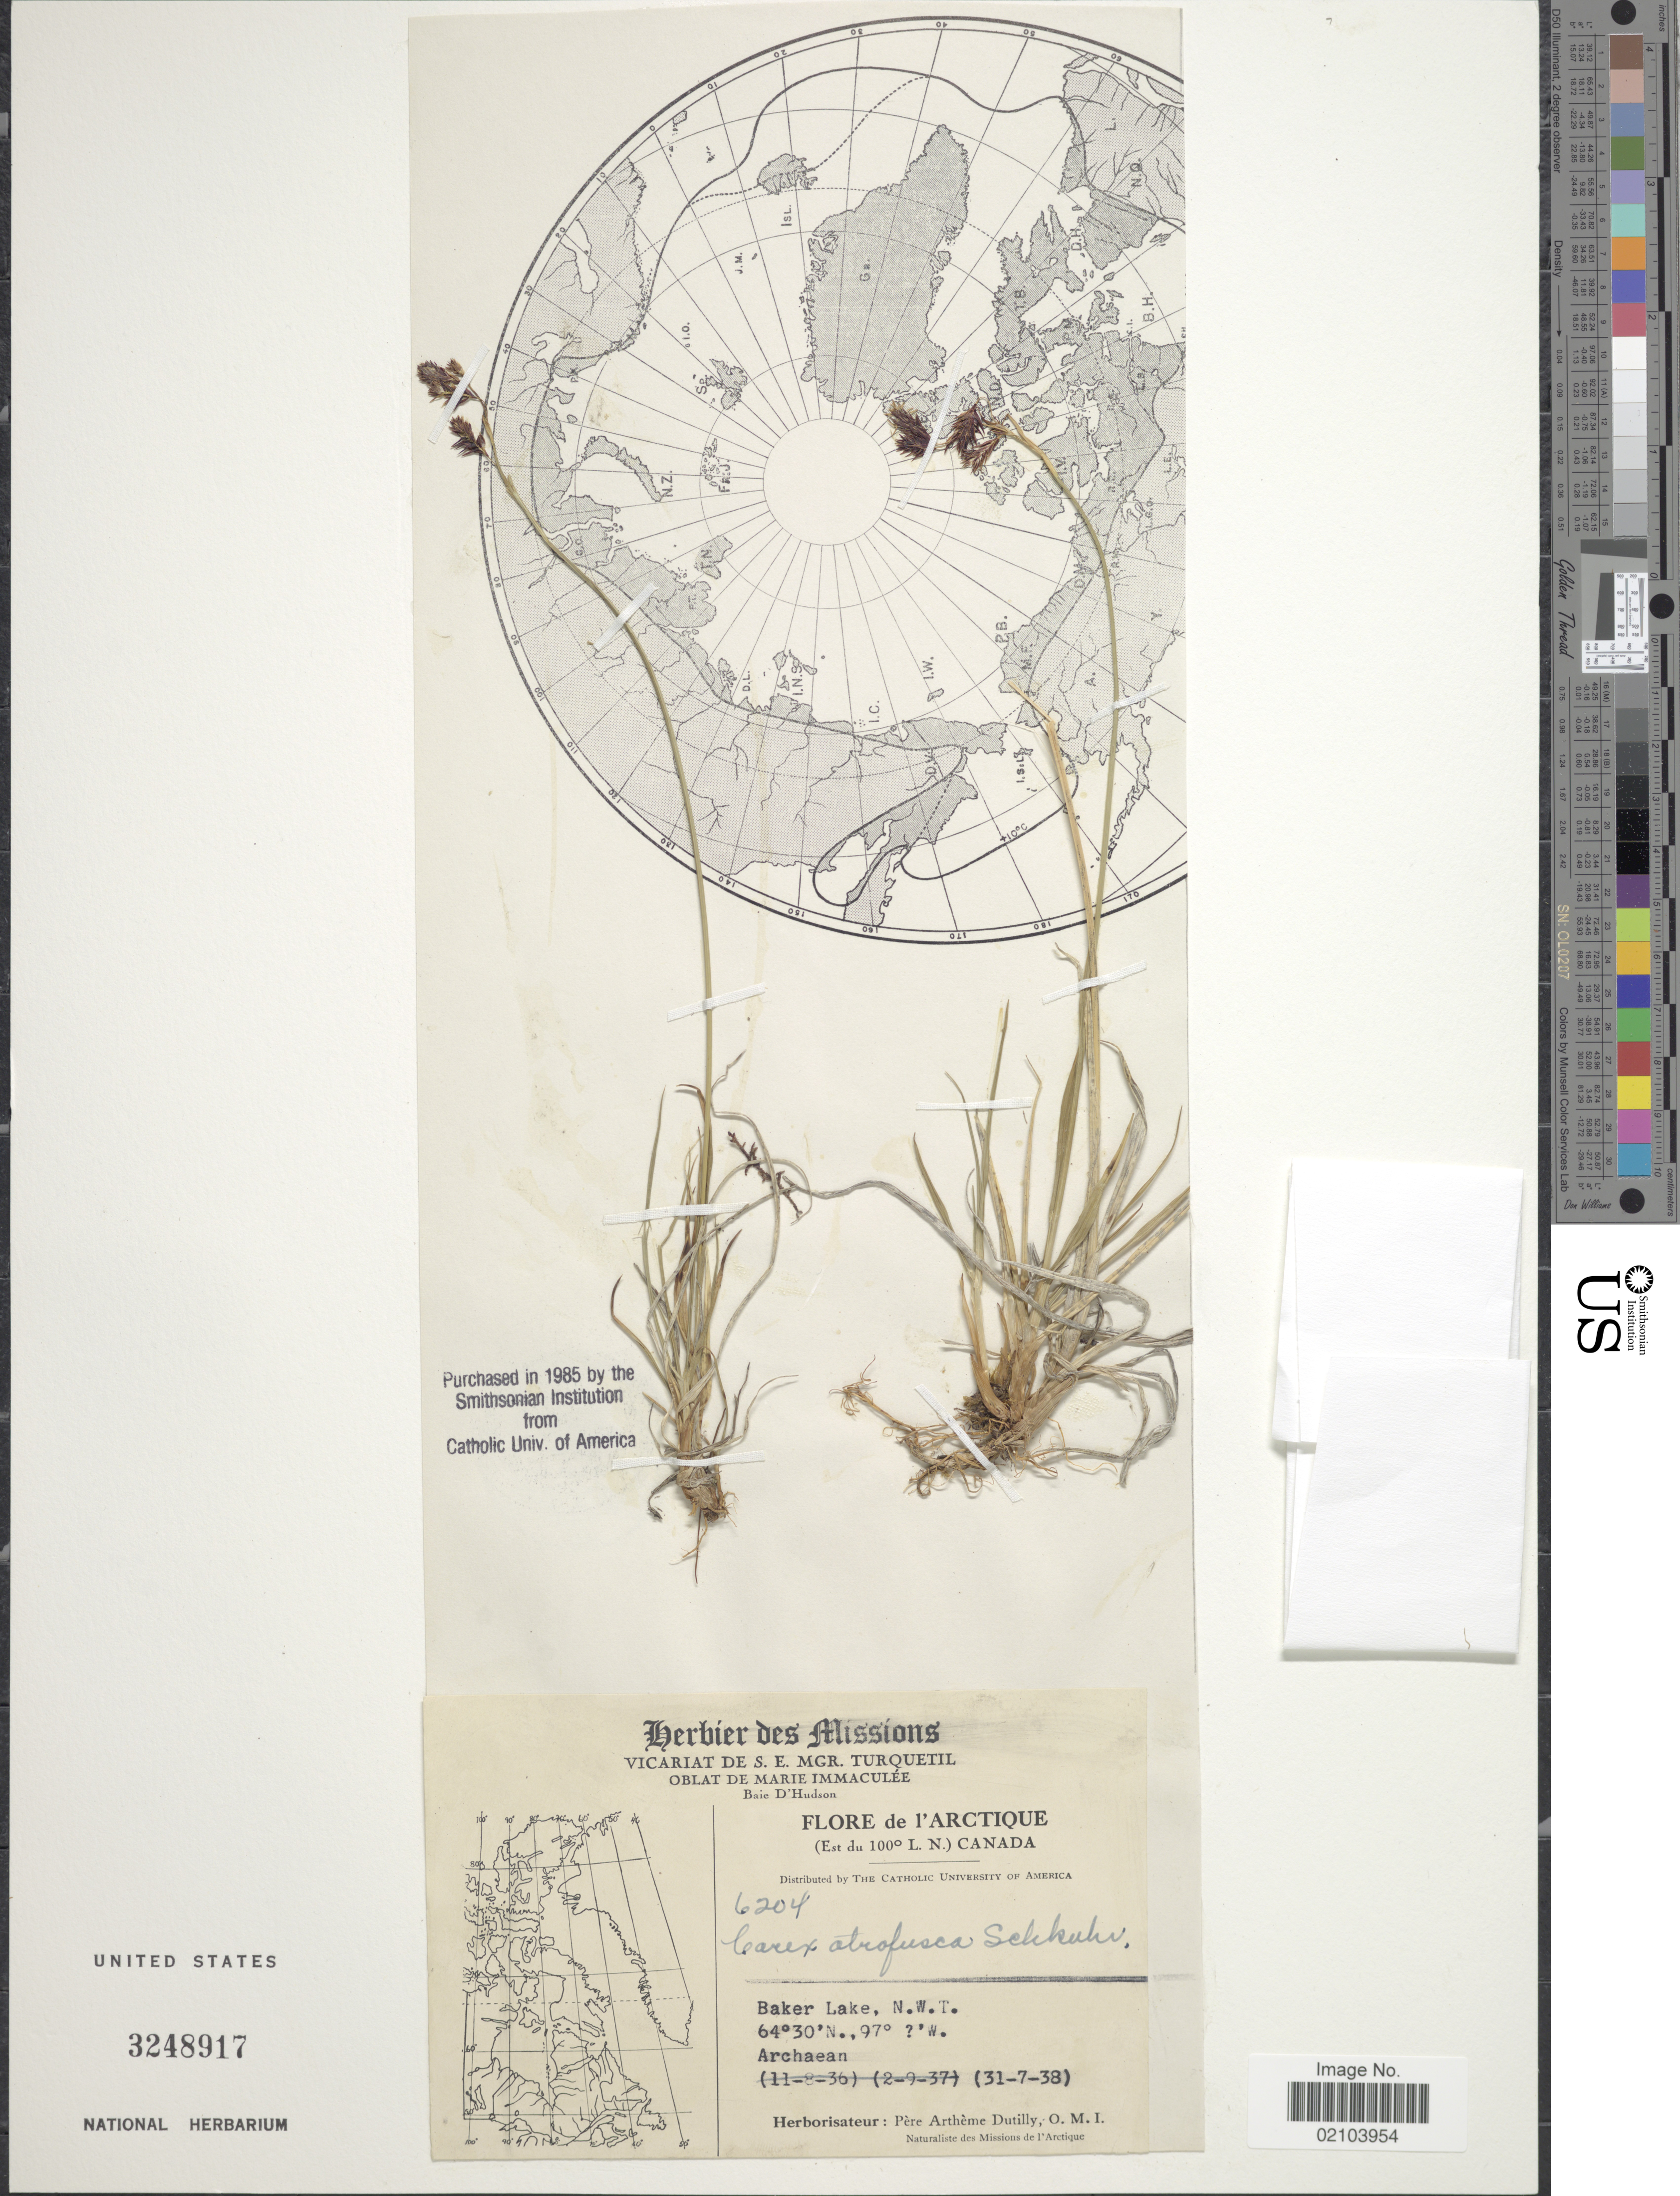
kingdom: Plantae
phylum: Tracheophyta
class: Liliopsida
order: Poales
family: Cyperaceae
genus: Carex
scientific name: Carex atrofusca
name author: Schkuhr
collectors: P. Dutilly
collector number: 6204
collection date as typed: Transcribed d/m/y: 31/8/38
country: Canada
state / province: Northwest Territories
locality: De l'Arctique. (Est du 100º L.N.). Baker Lake, N.W.T. Archaean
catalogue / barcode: US 3248917